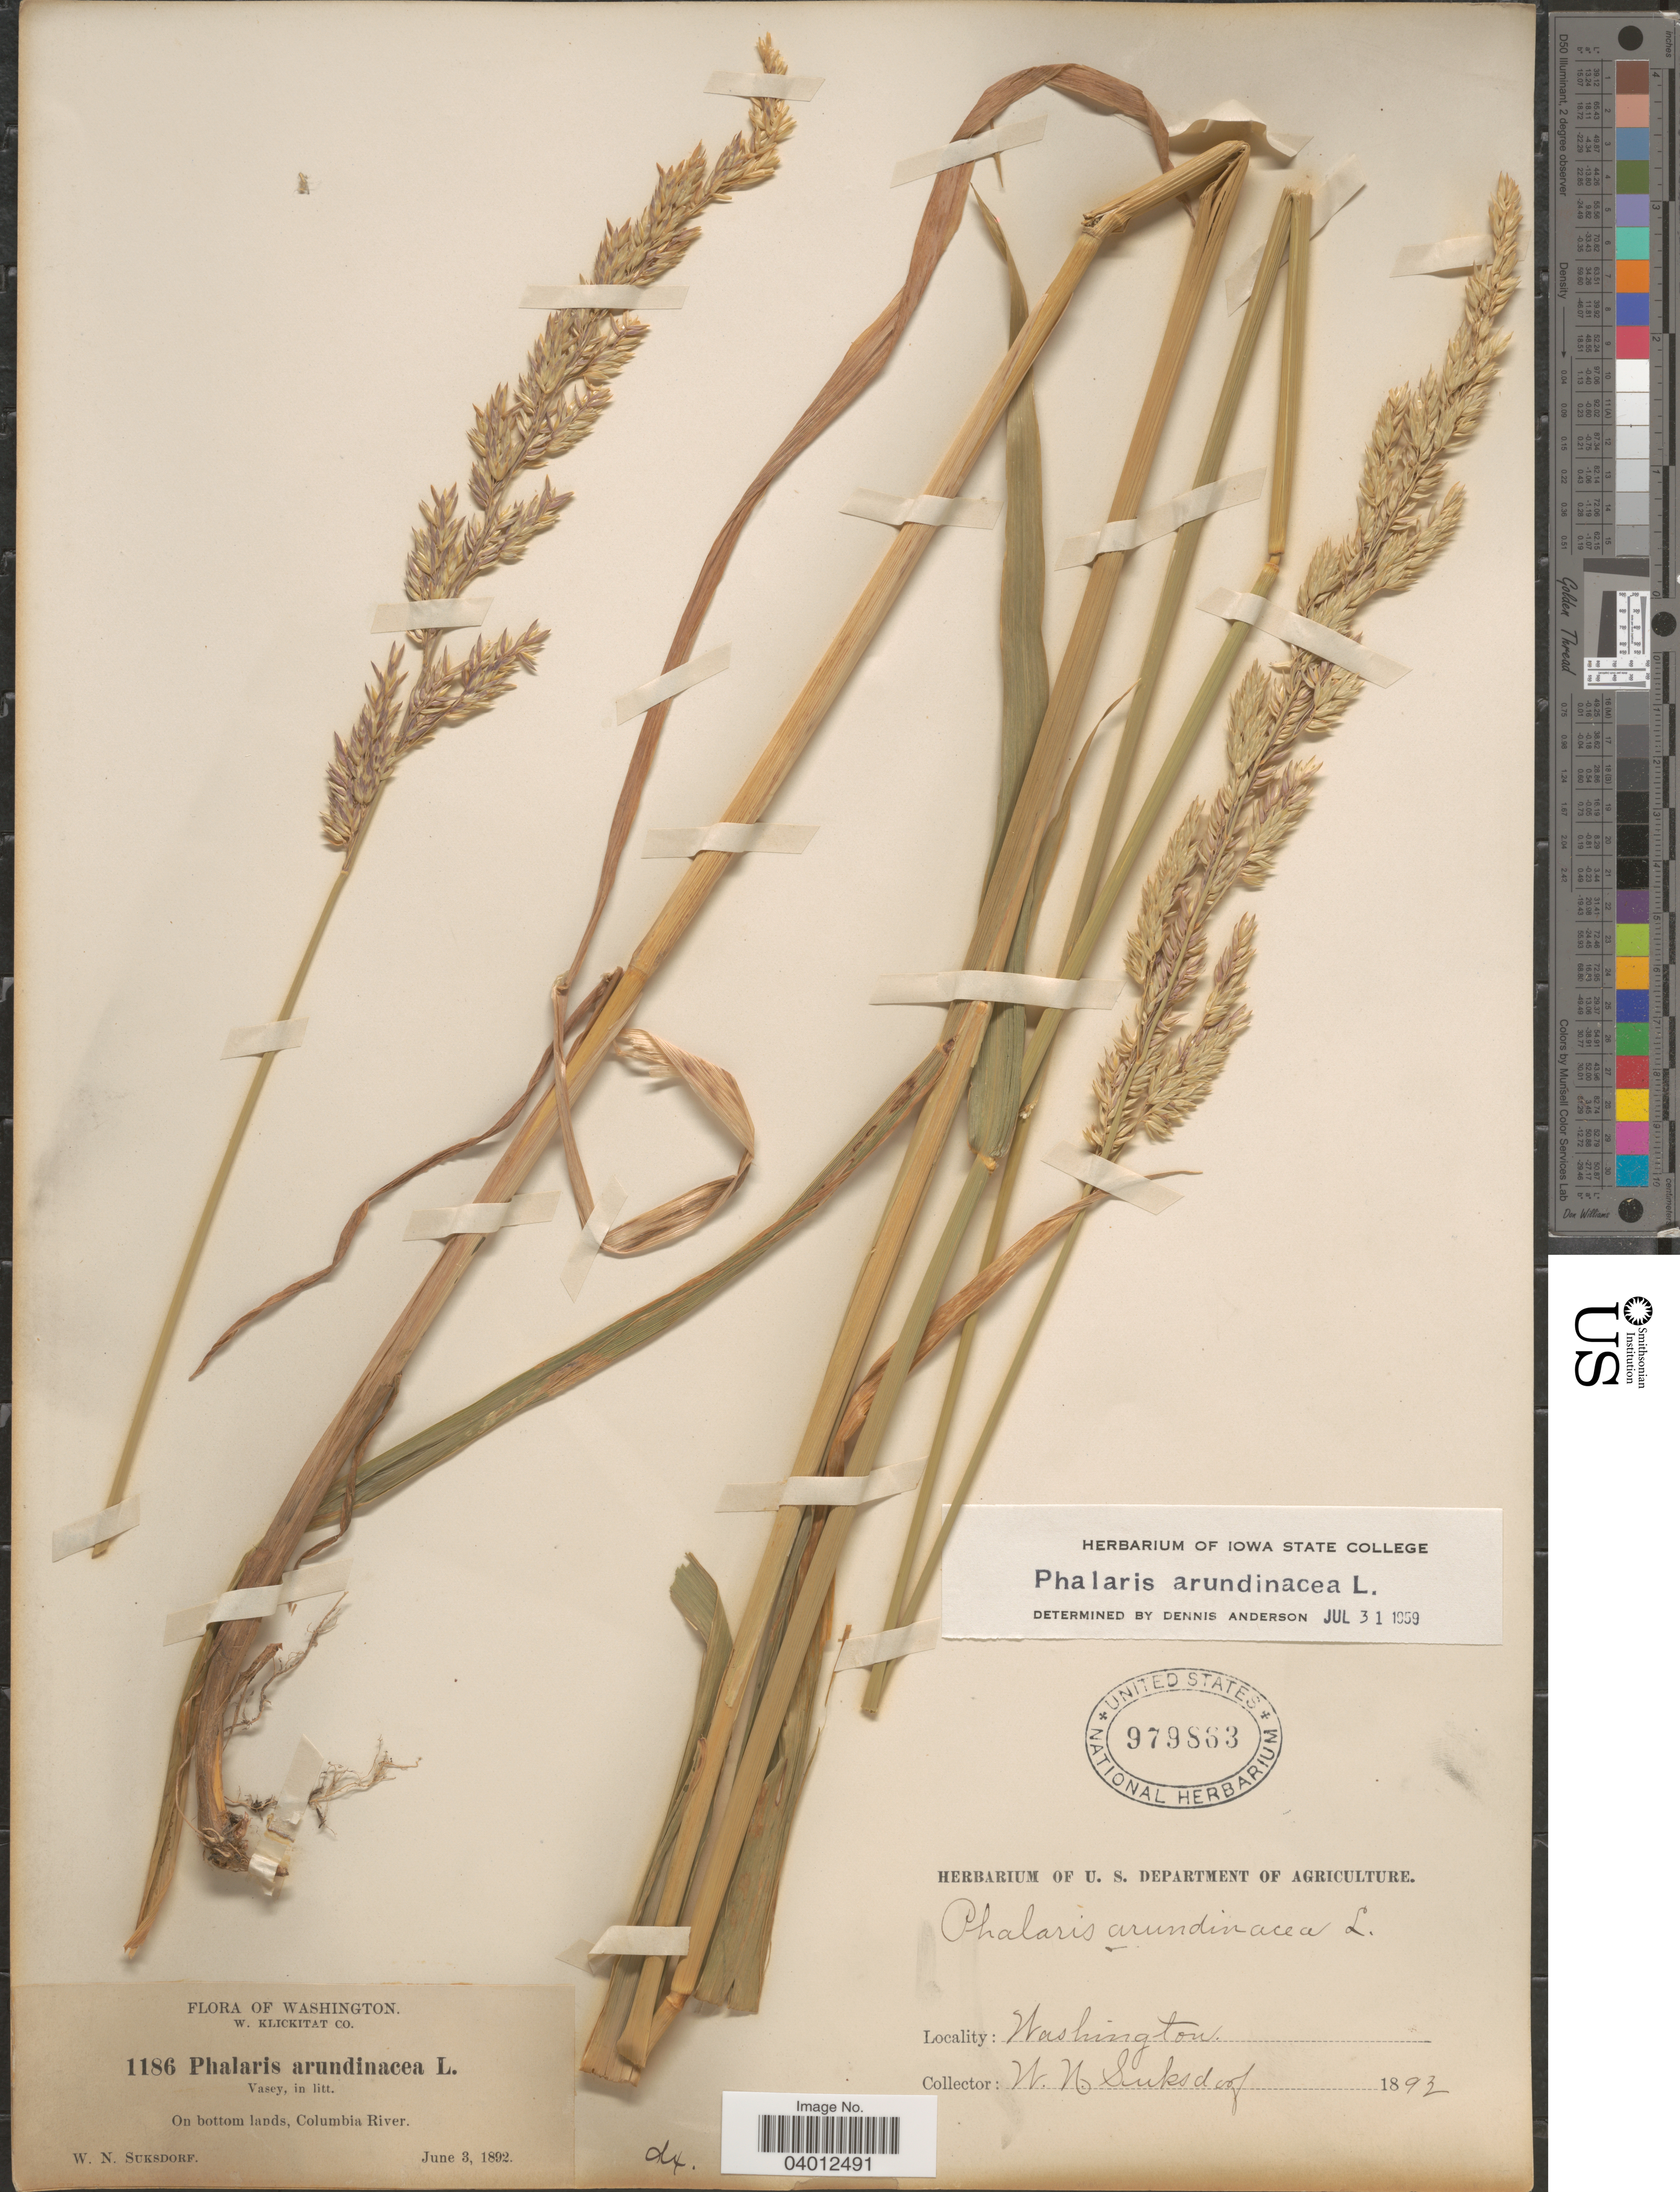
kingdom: Plantae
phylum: Tracheophyta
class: Liliopsida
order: Poales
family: Poaceae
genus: Phalaris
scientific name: Phalaris arundinacea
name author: L.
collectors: W. N. Suksdorf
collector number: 1186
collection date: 1892-06-03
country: United States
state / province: Washington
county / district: Klickitat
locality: W. Klickitat Co. On bottom lands, Columbia River.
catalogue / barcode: US 979863